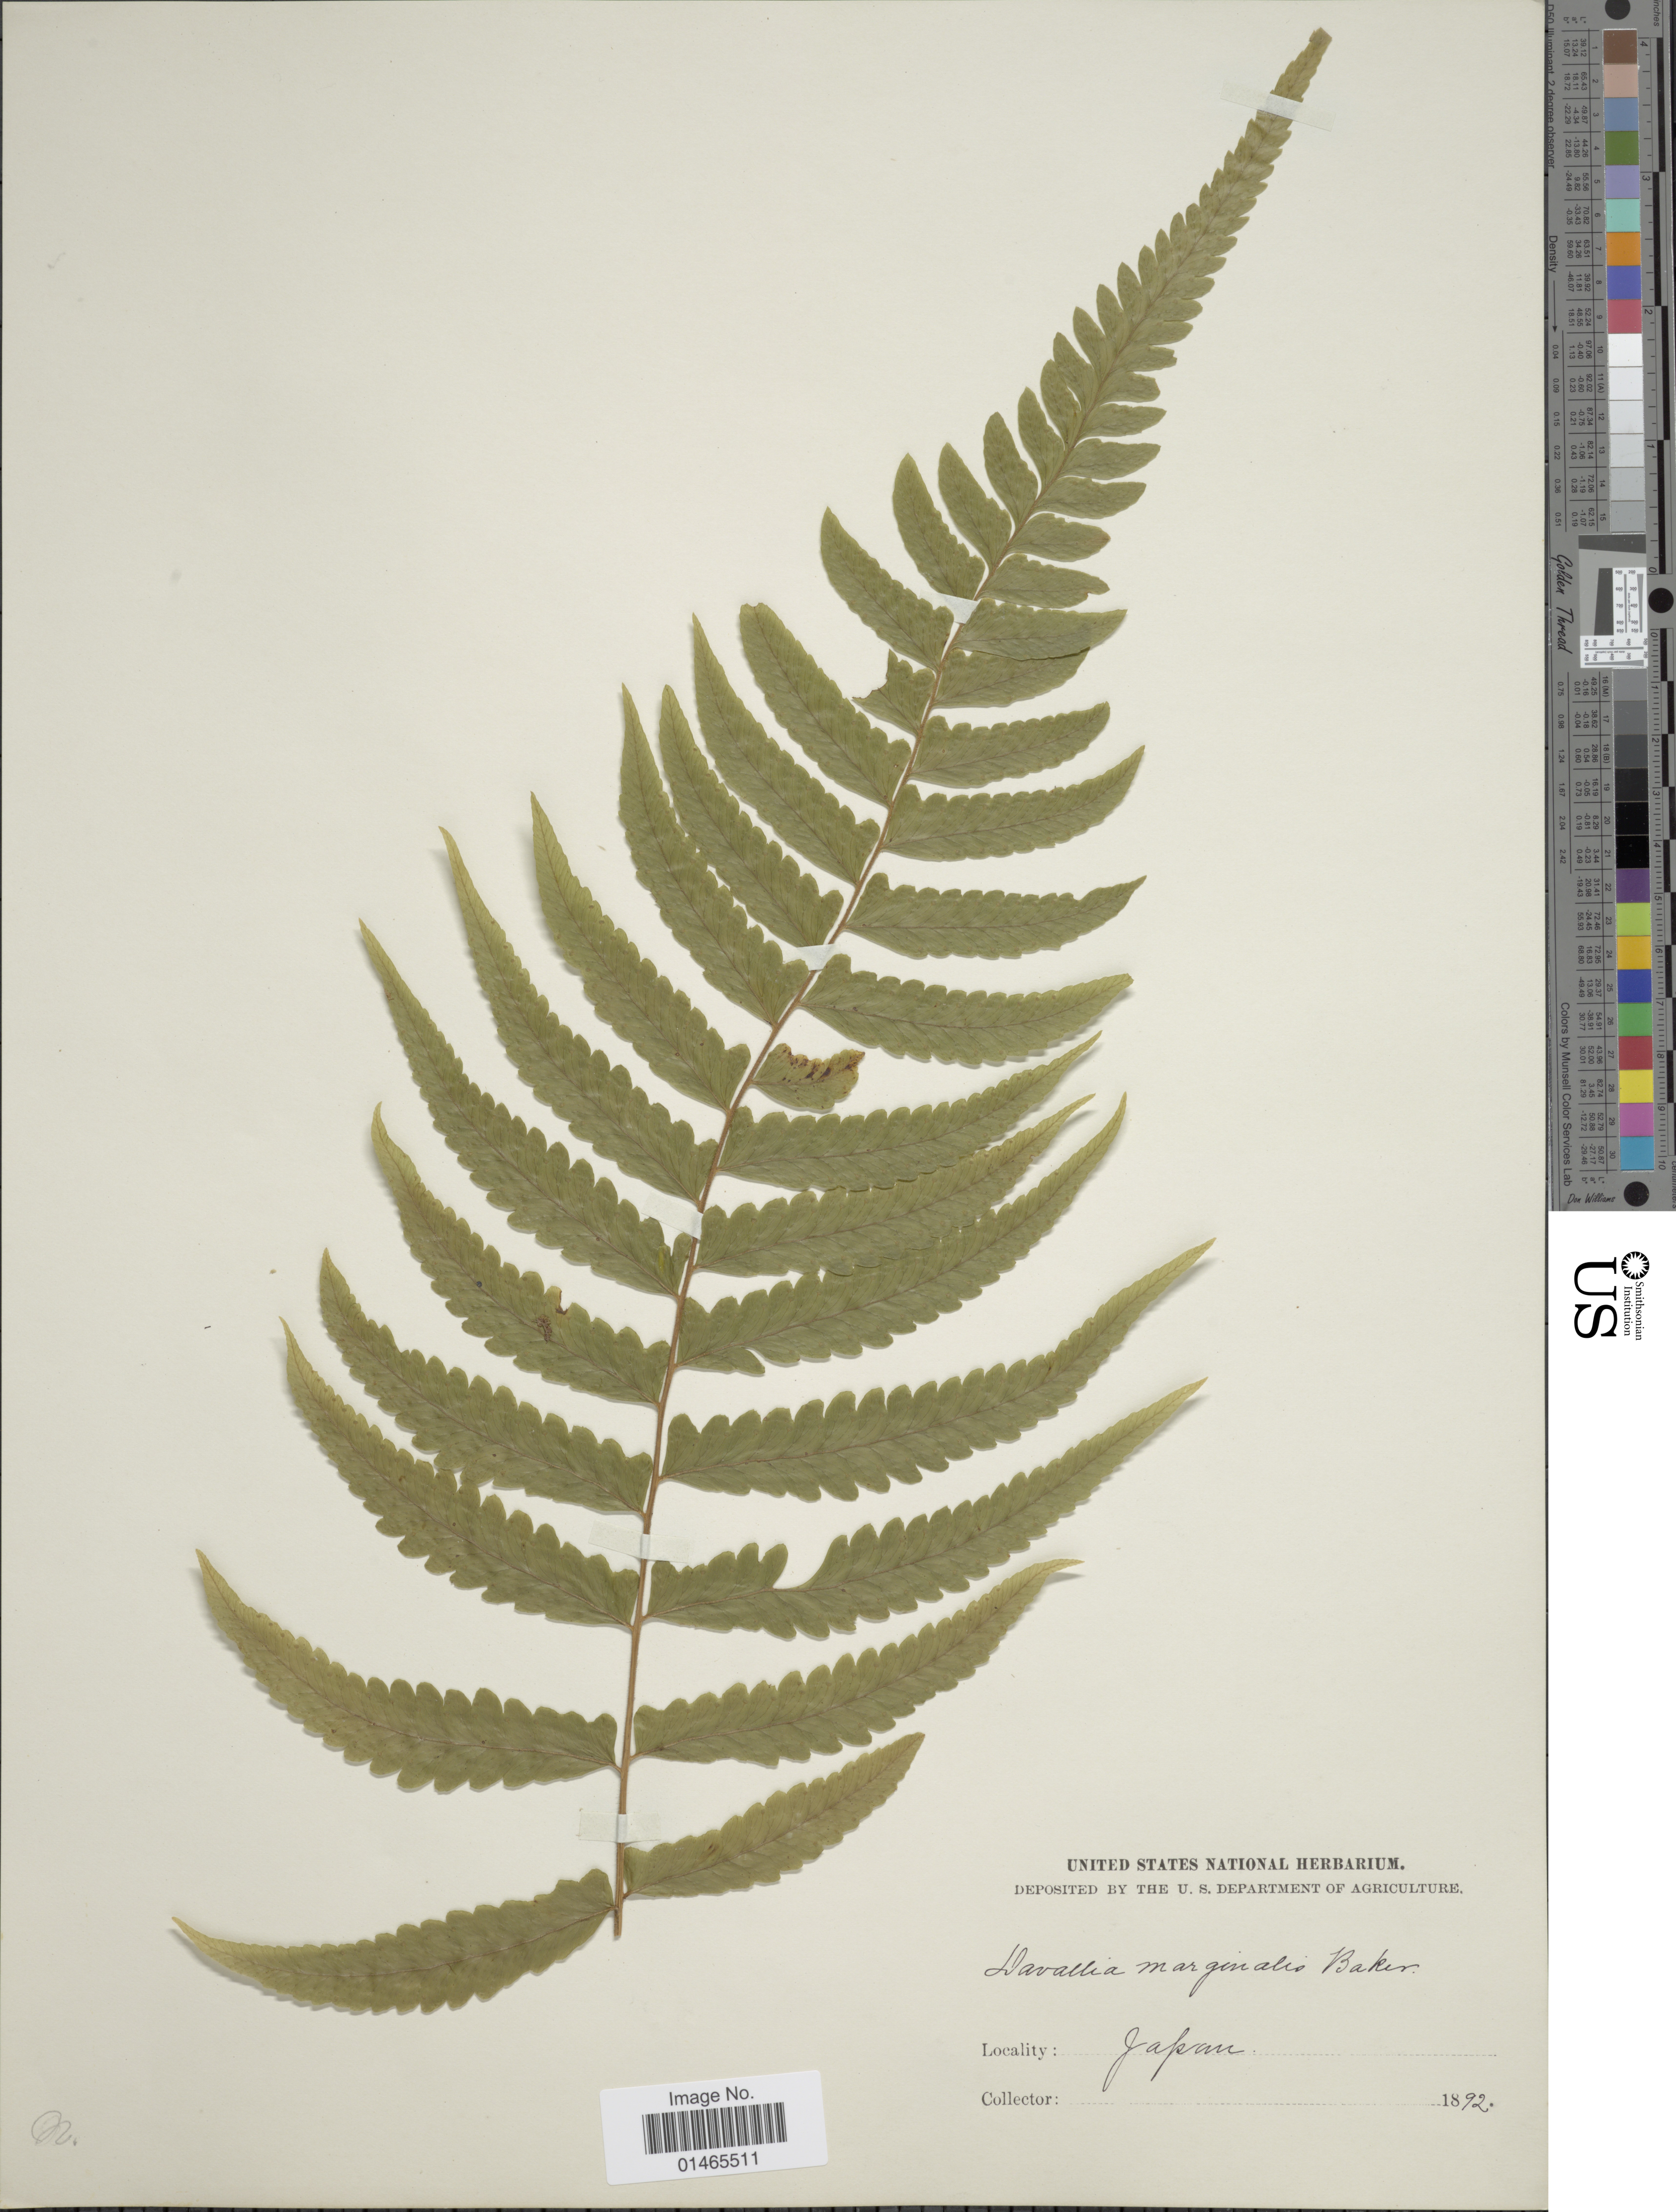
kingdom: Plantae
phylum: Tracheophyta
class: Polypodiopsida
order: Polypodiales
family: Dennstaedtiaceae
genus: Microlepia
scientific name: Microlepia marginata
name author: (Houtt.) C. Chr.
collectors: U.S. National Herbarium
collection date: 1892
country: Japan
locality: Japan